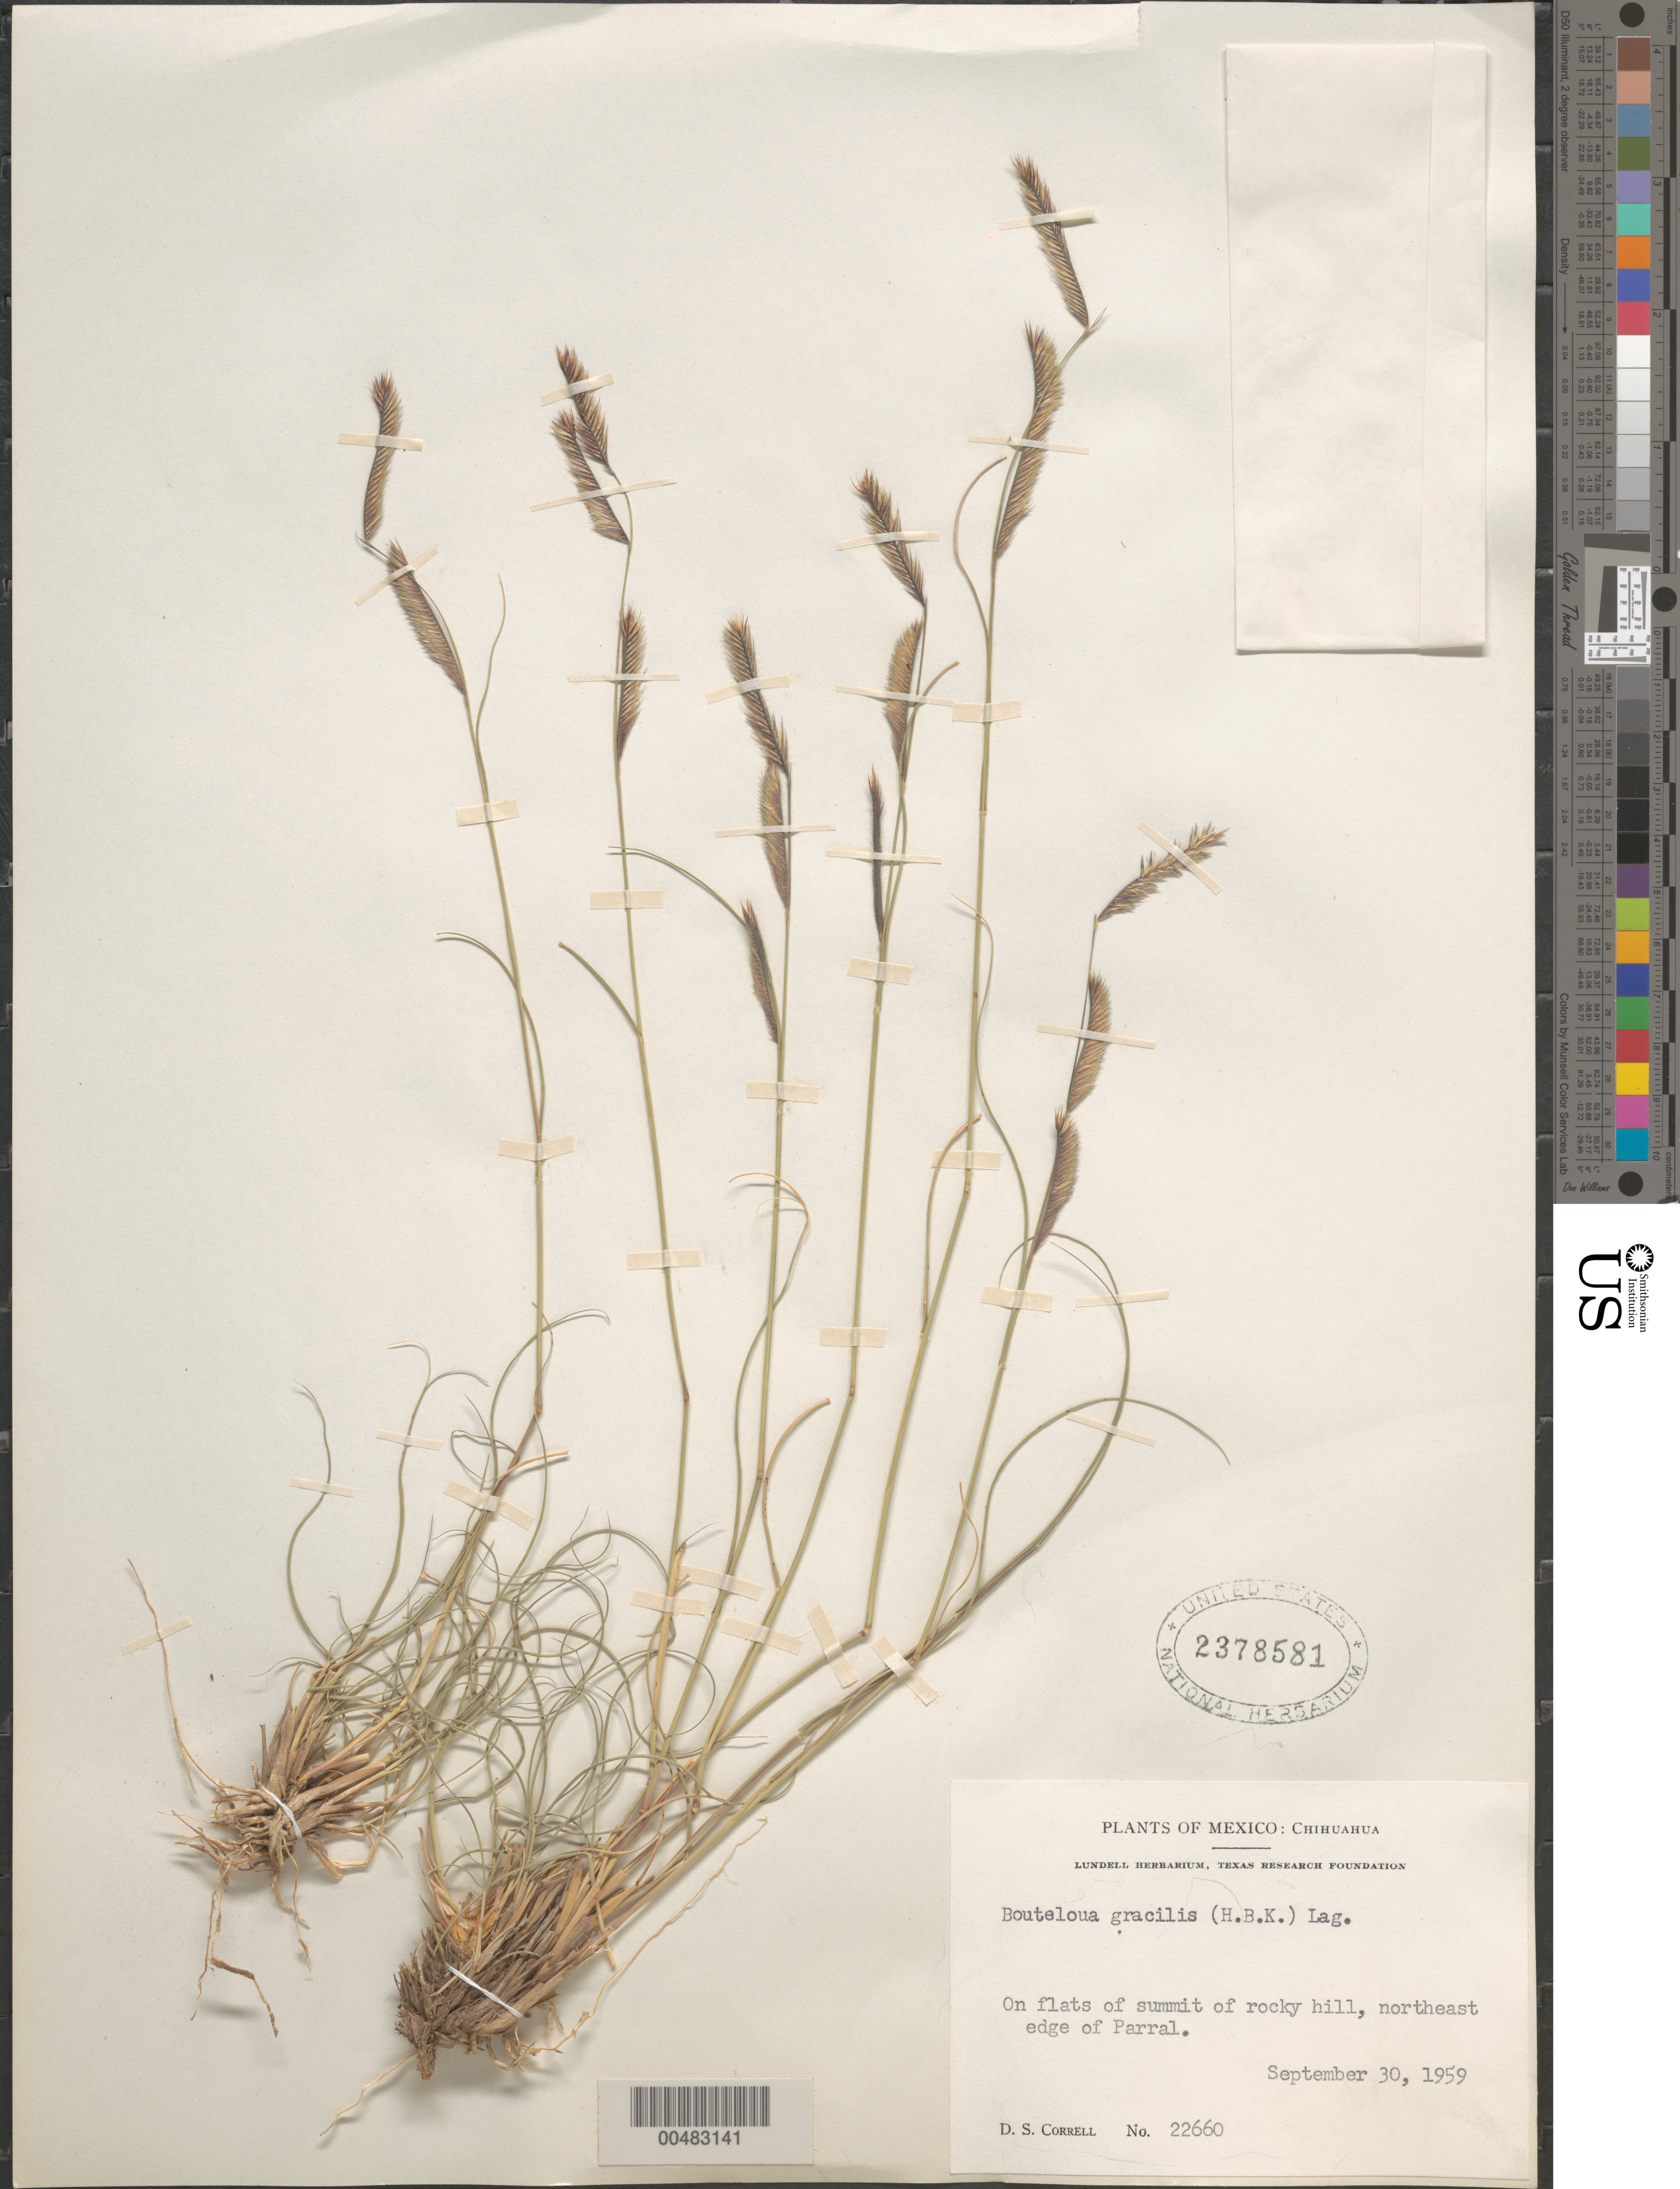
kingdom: Plantae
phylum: Tracheophyta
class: Liliopsida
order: Poales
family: Poaceae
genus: Bouteloua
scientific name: Bouteloua gracilis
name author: (Kunth) Lag. ex Griffiths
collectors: D. S. Correll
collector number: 22660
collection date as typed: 30 Sep 1959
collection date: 1959-09-30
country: Mexico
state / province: Chihuahua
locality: NE edge of Parral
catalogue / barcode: US 2378581